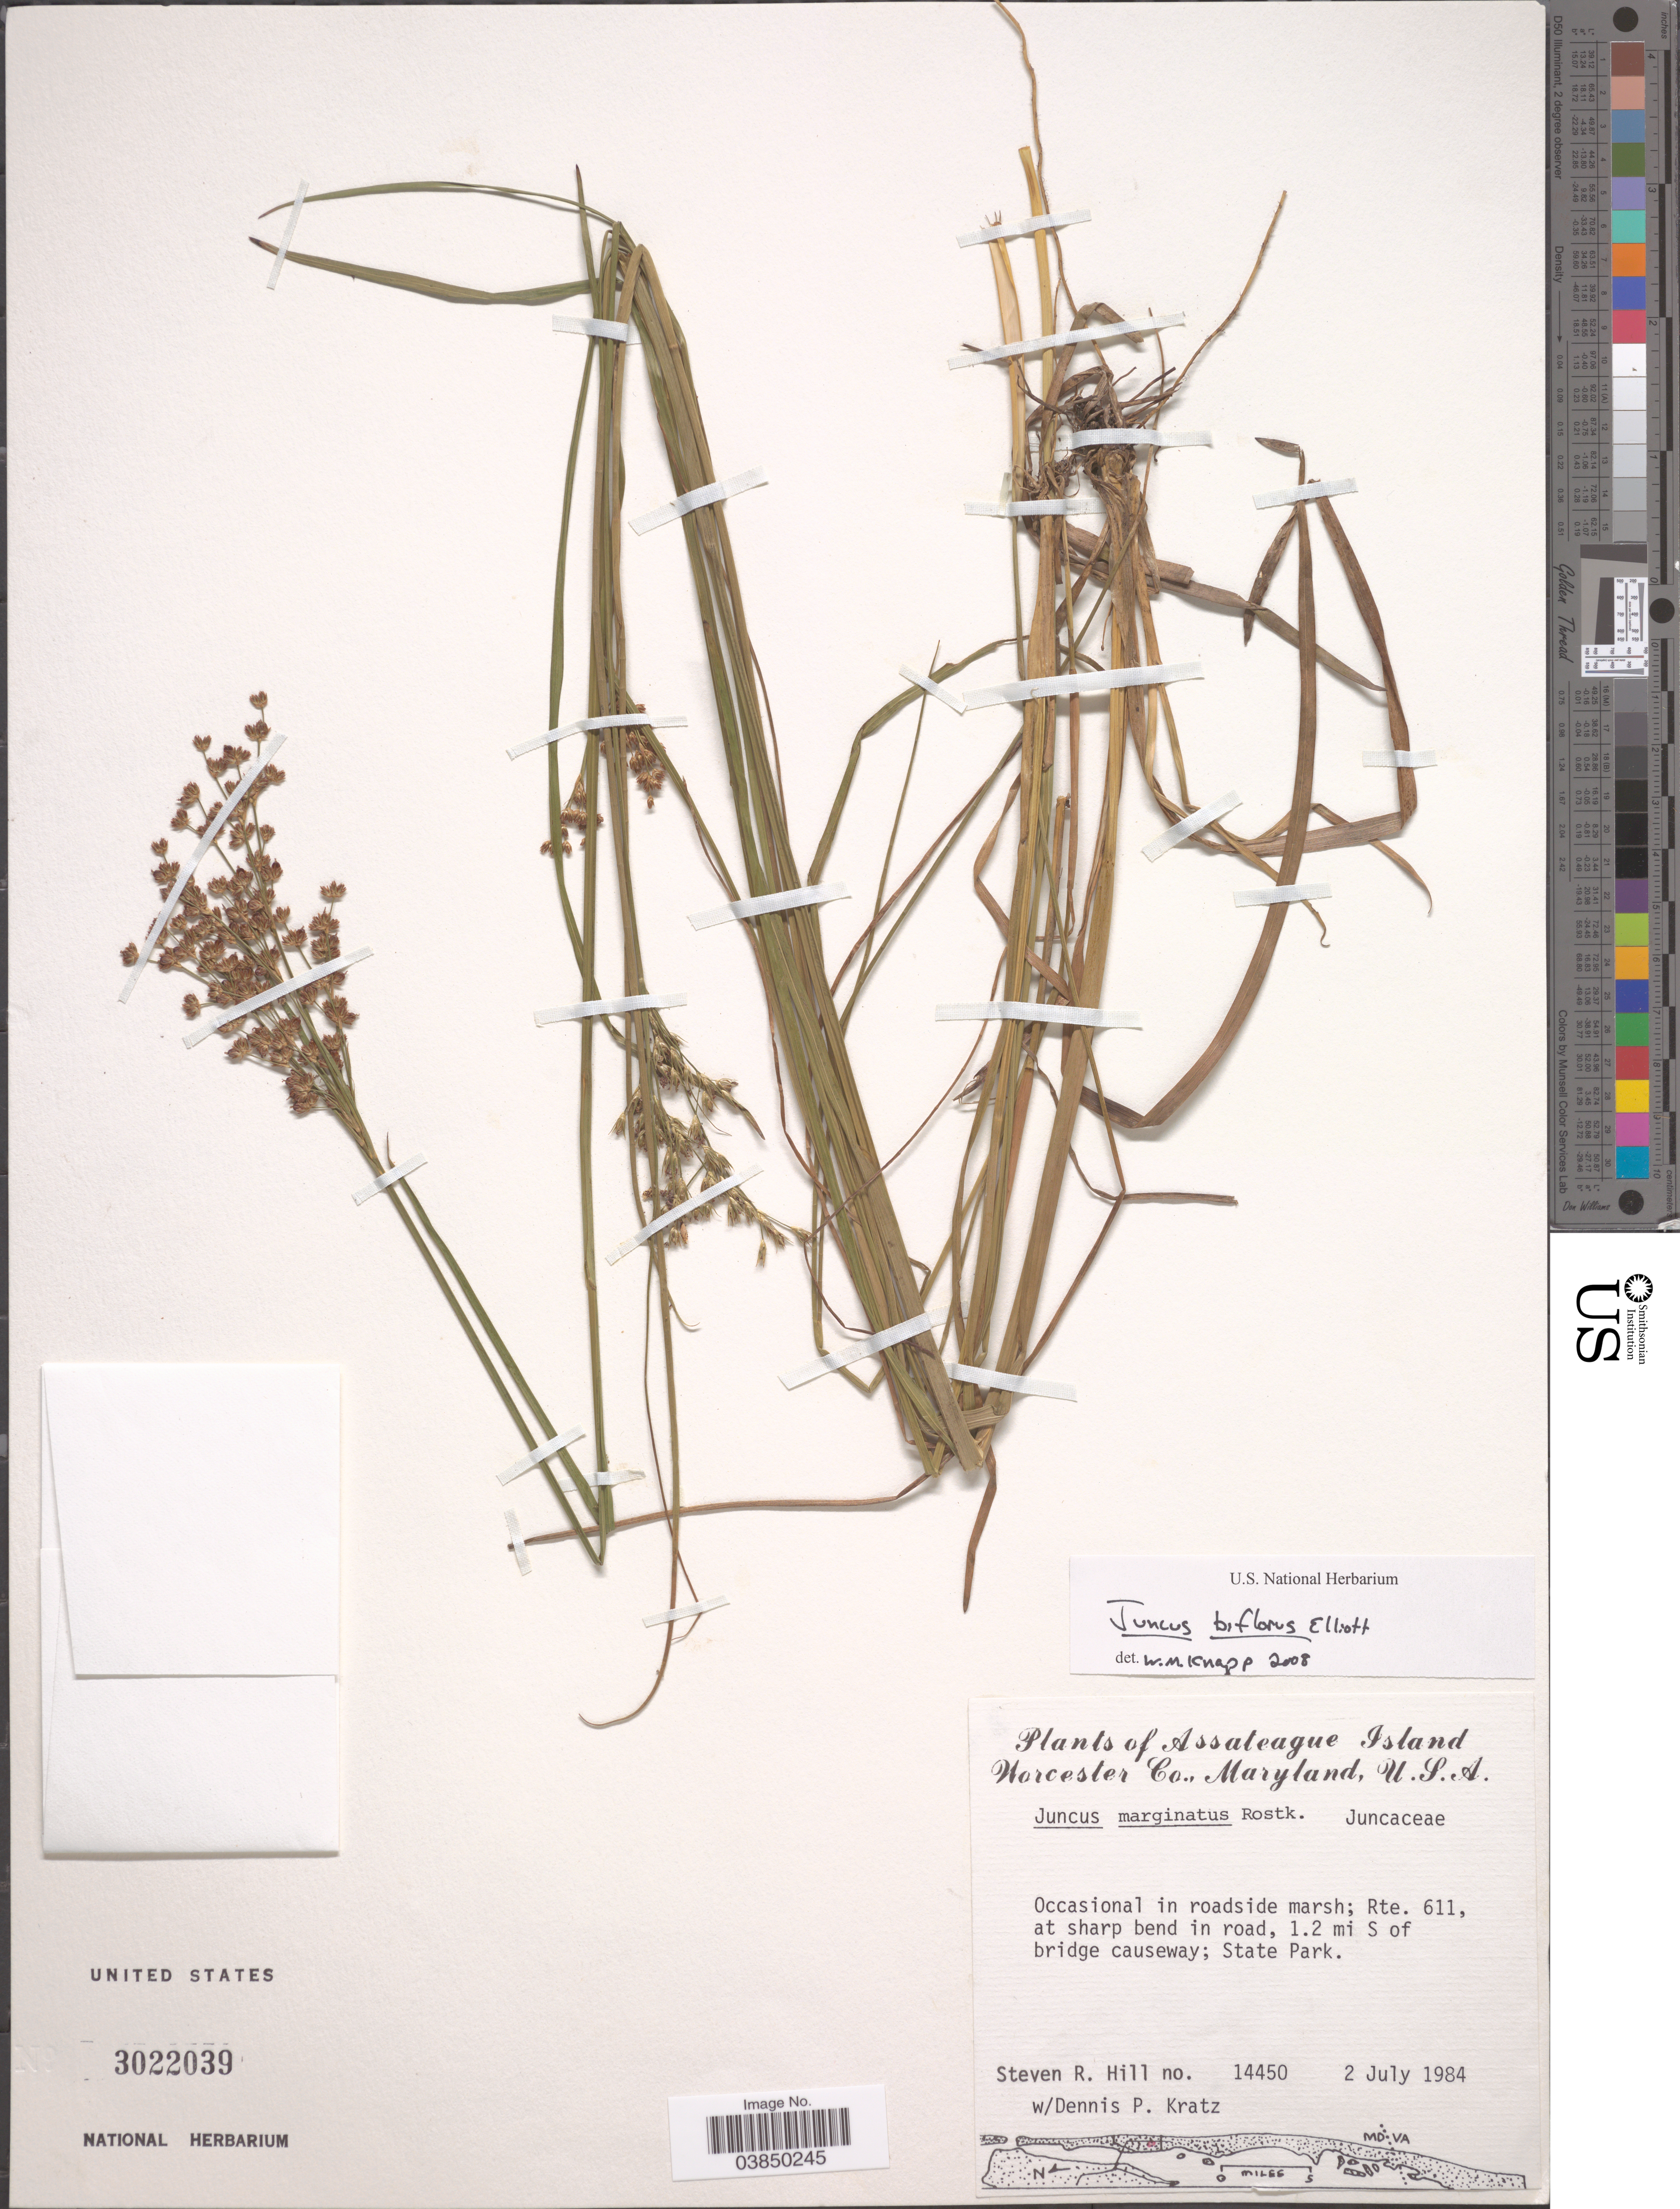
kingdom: Plantae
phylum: Tracheophyta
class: Liliopsida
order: Poales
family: Juncaceae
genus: Juncus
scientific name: Juncus biflorus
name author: Ell.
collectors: S. R. Hill & D. Kratz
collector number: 14450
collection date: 1984-07-02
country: United States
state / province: Maryland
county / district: Worcester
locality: Assateague Island. Worcester Co. Rte. 611, at sharp bend in road, 1.2 mi S of bridge causeway; State Park.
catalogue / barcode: US 3022039